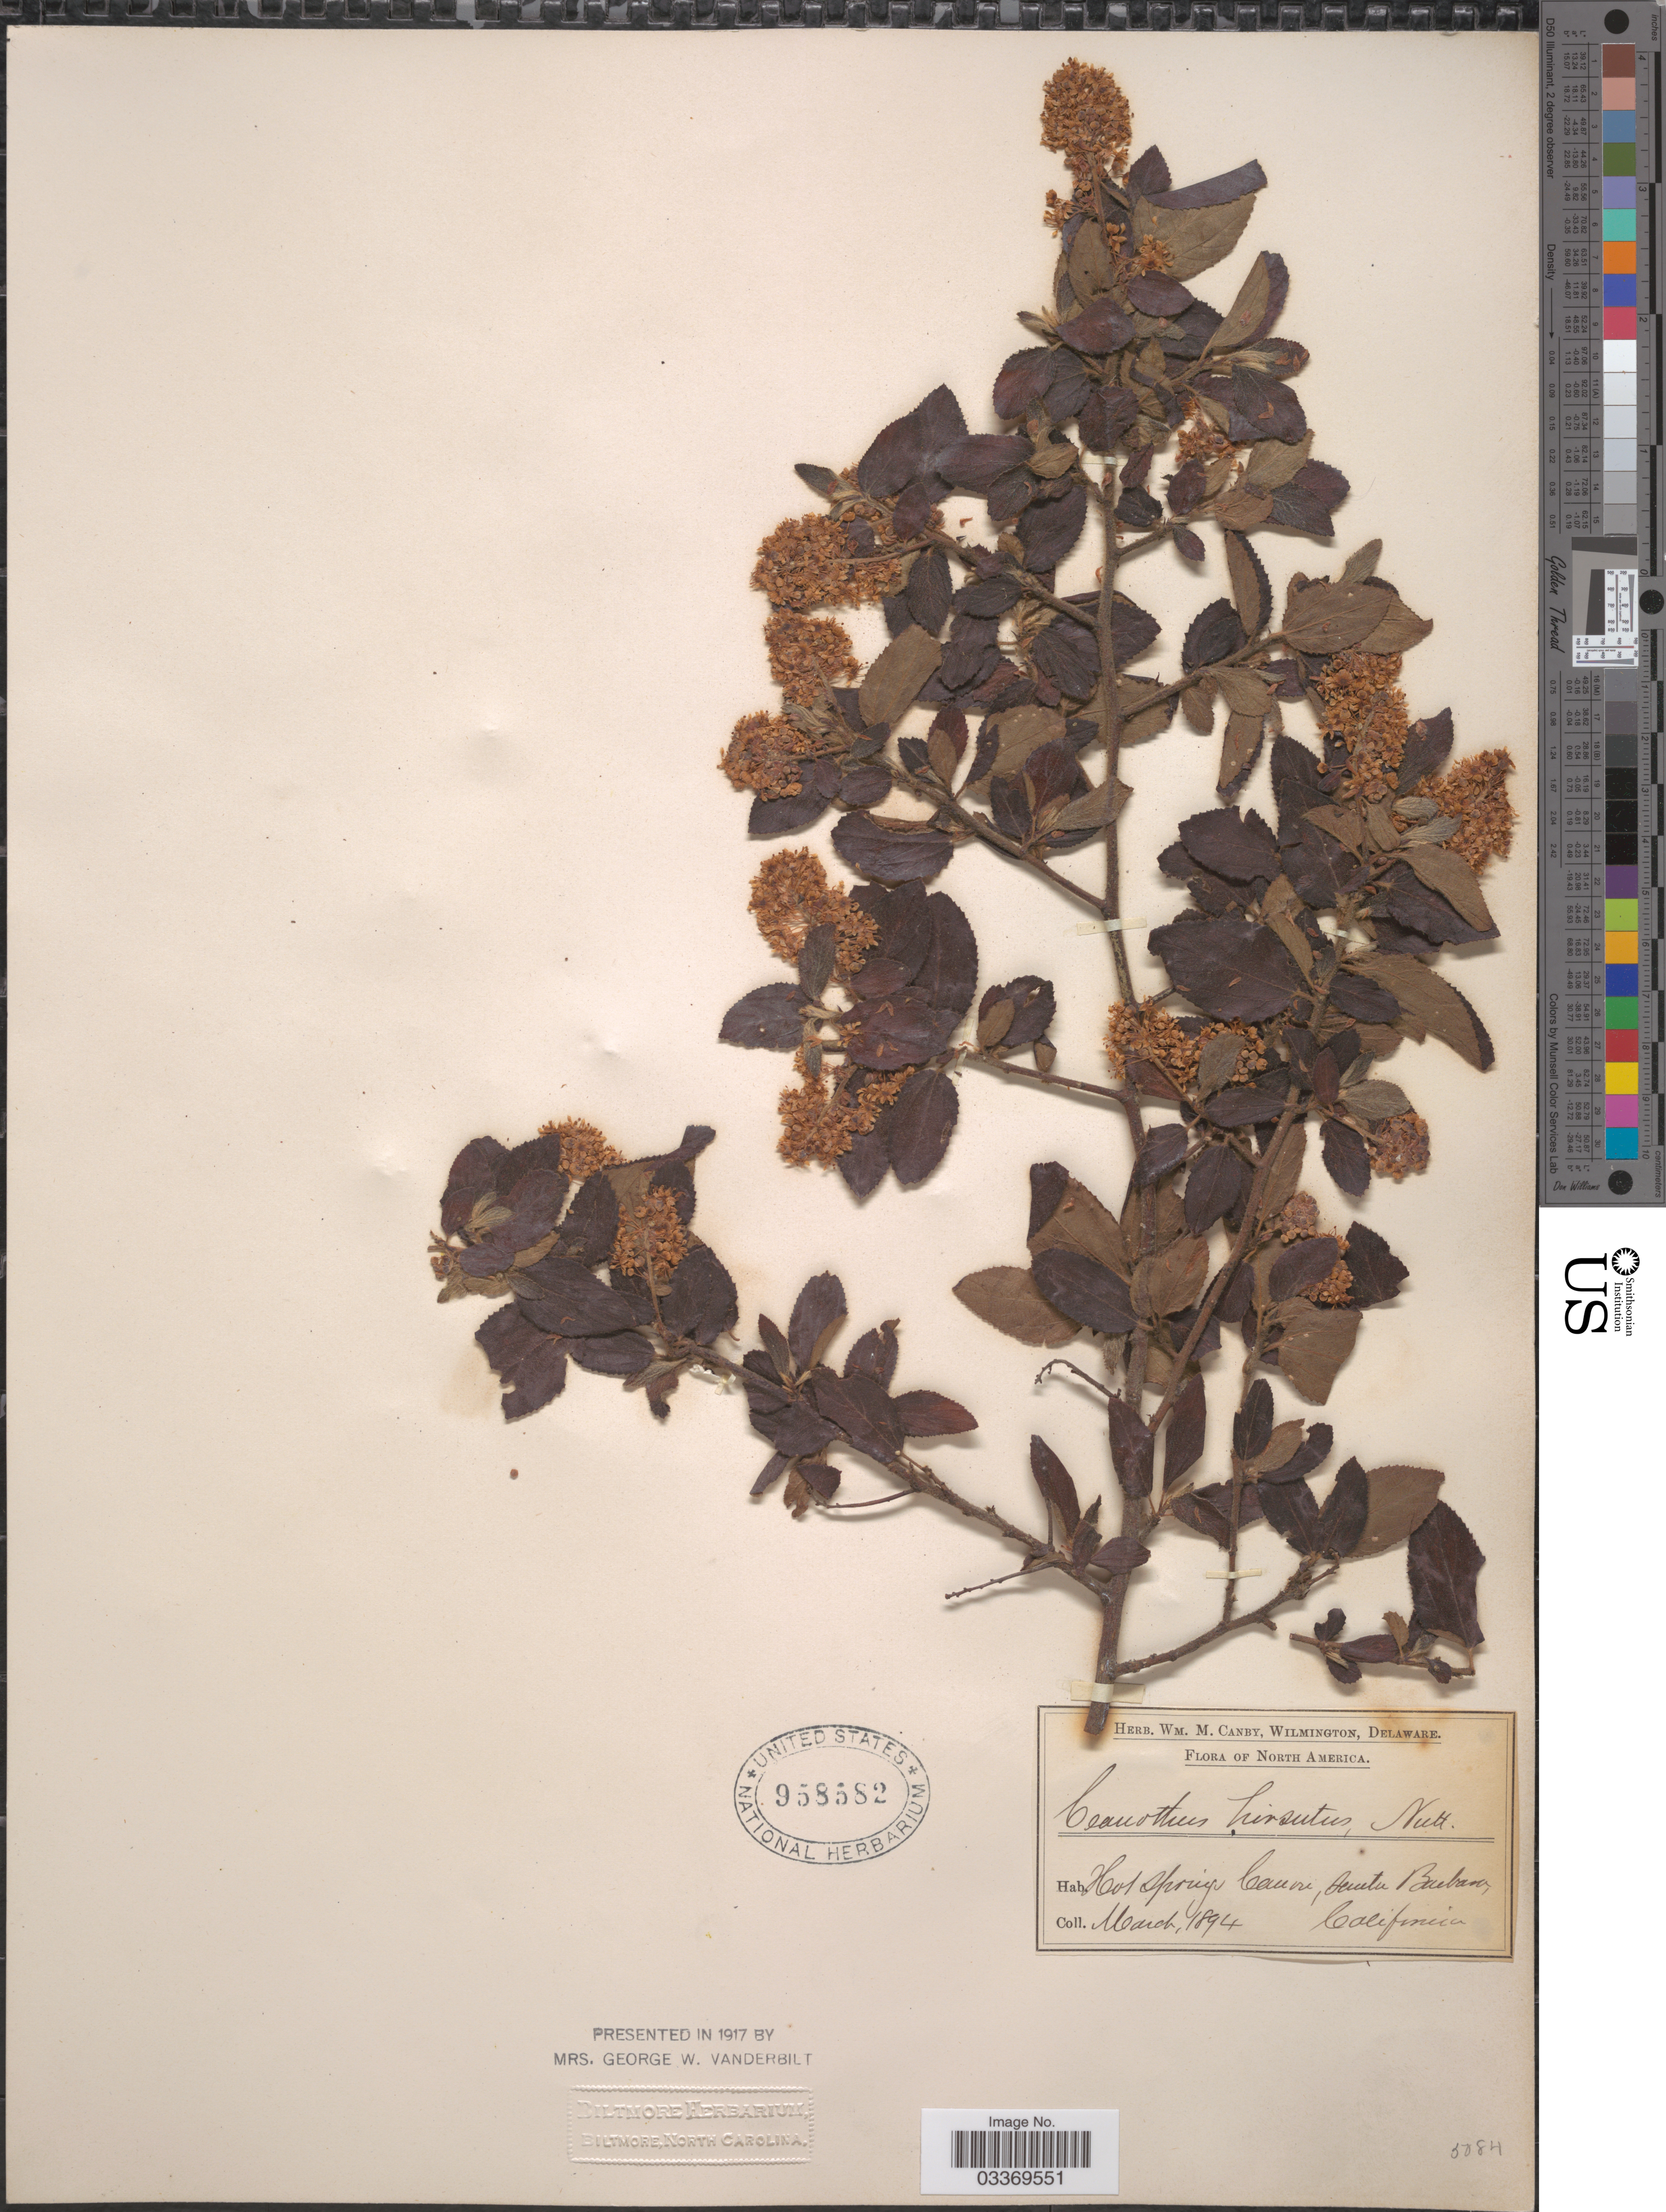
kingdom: Plantae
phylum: Tracheophyta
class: Magnoliopsida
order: Rosales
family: Rhamnaceae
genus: Ceanothus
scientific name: Ceanothus hirsutus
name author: Nutt.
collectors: ex herb. W.M. Canby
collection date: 1894-03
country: United States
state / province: California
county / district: Santa Barbara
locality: Hot Springs Canon, Santa Barbara.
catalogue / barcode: US 958582